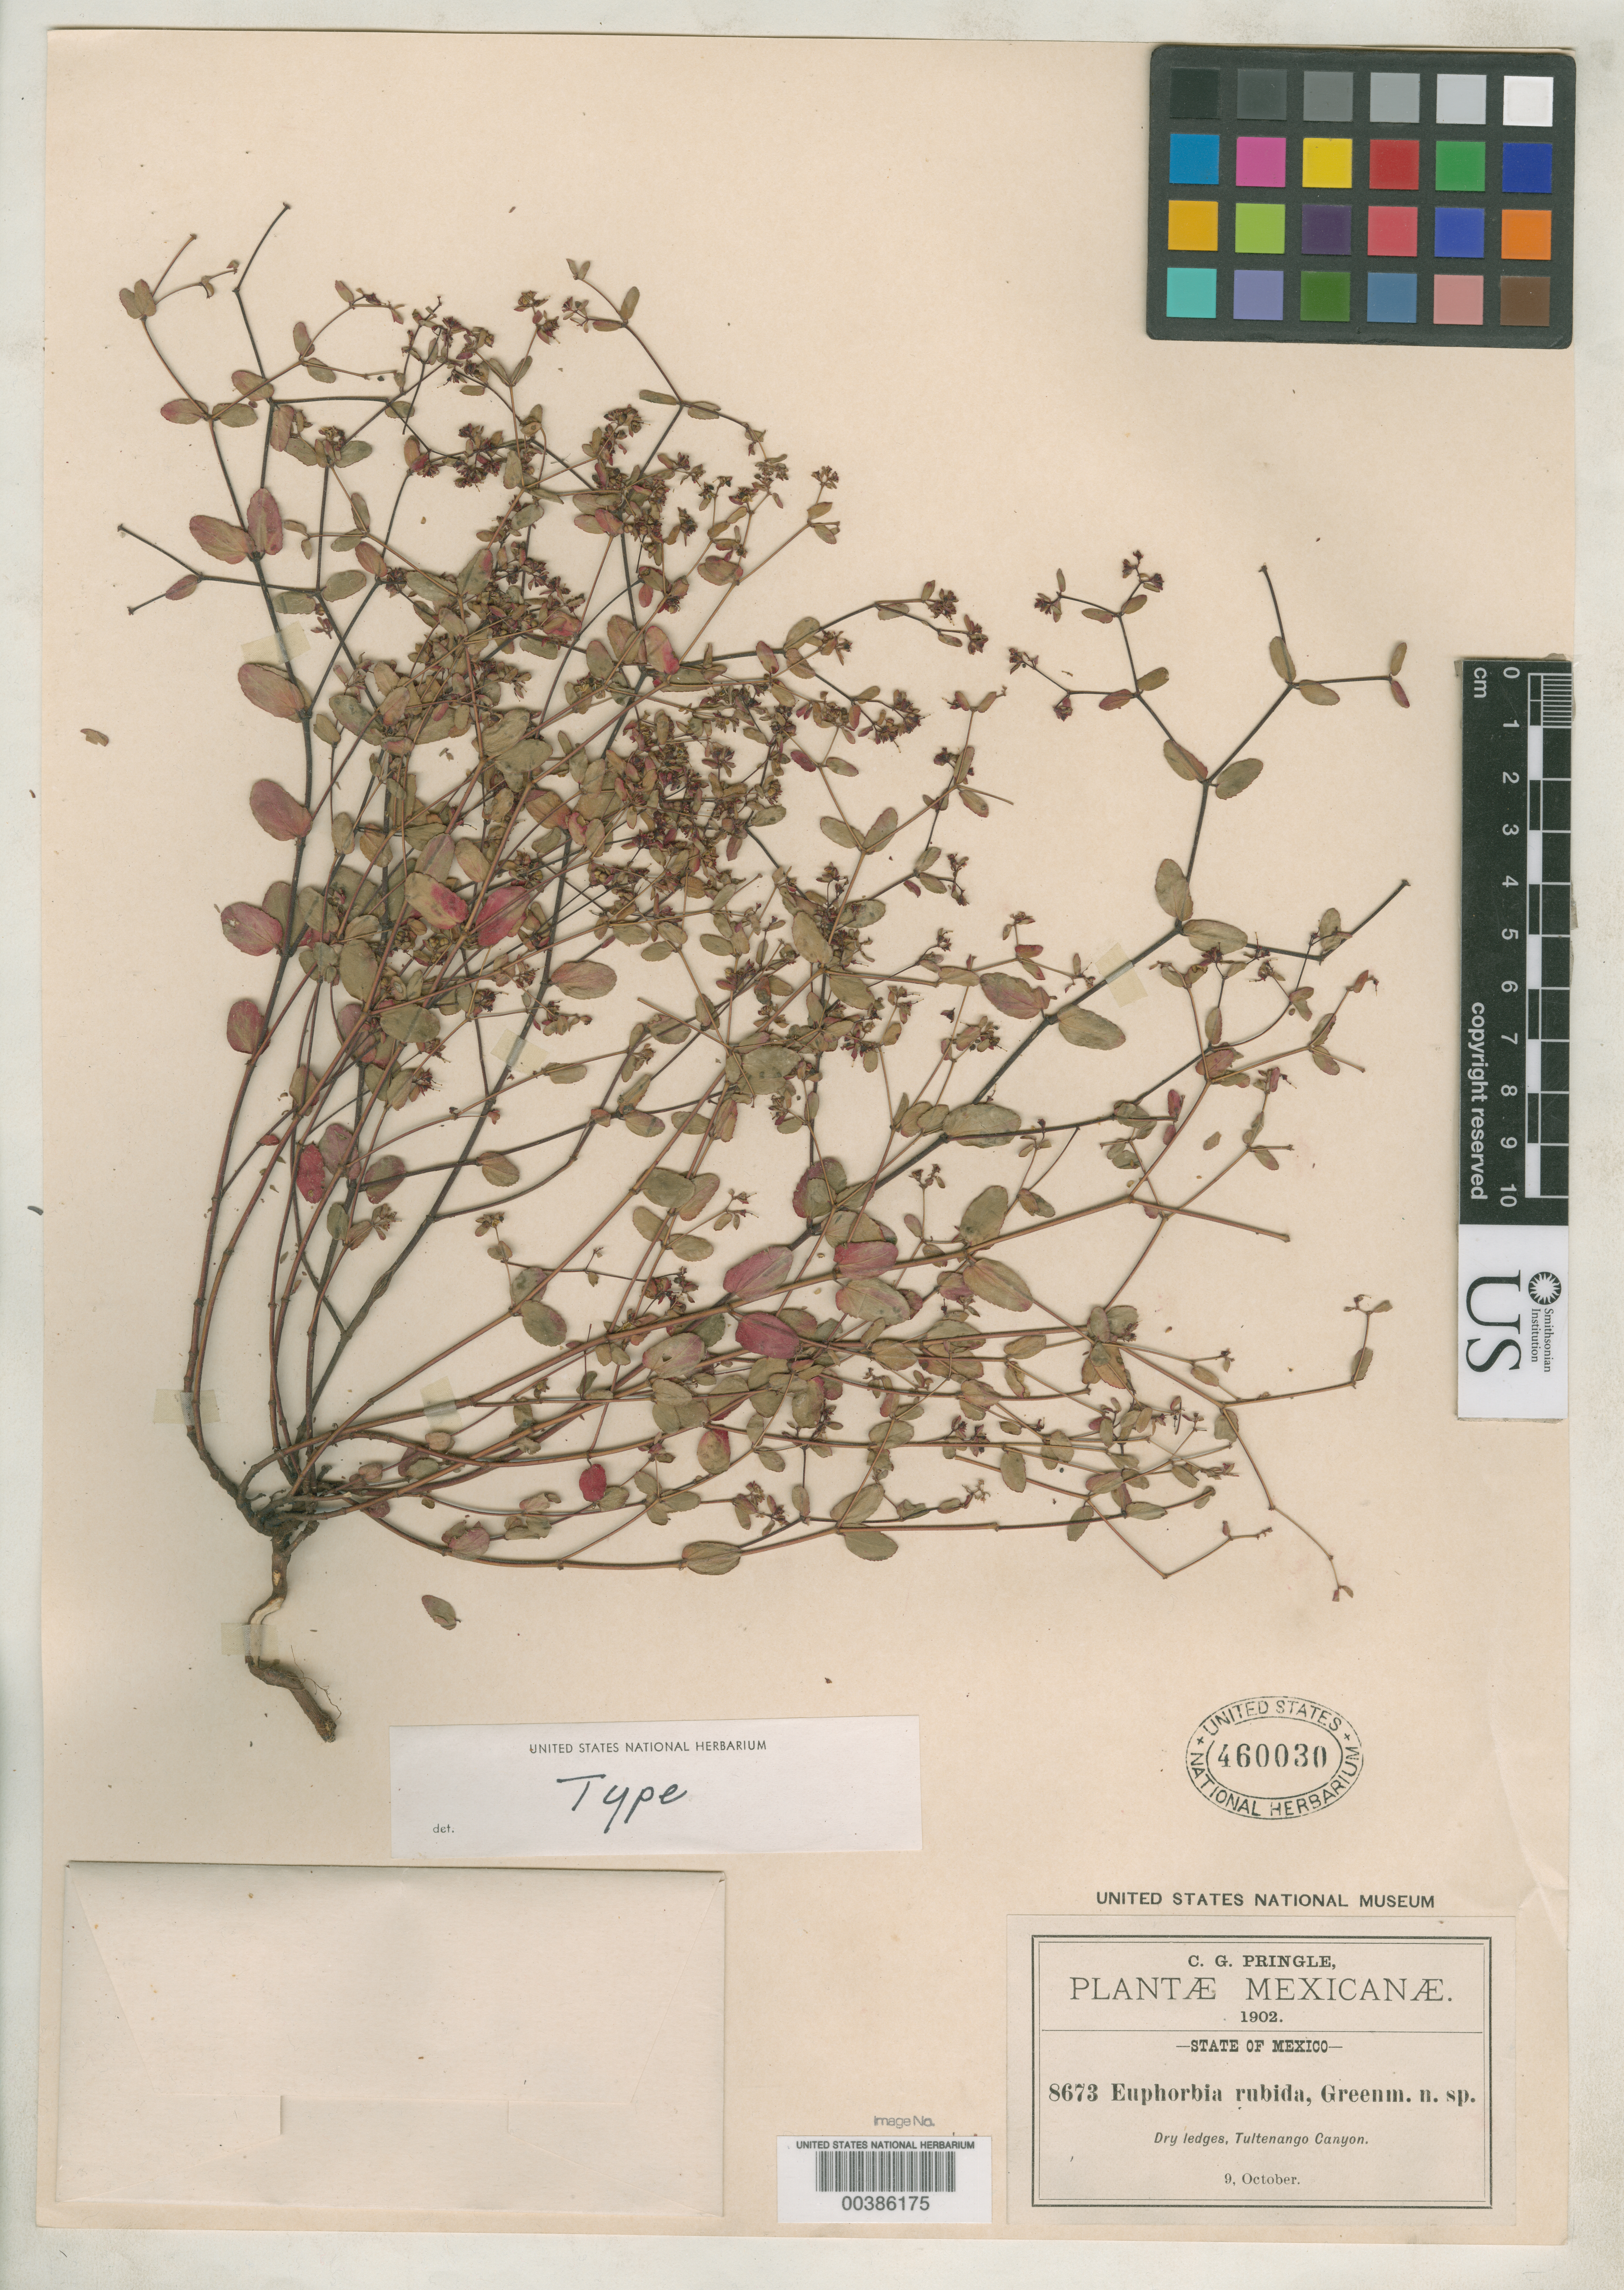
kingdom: Plantae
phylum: Tracheophyta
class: Magnoliopsida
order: Malpighiales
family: Euphorbiaceae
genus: Euphorbia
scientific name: Euphorbia rubida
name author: Greenm.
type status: Isotype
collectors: C. G. Pringle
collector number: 8673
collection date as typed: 09 Oct 1902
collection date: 1902-10-09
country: Mexico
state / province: México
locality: Tultenango Canyon.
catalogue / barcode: US 460030